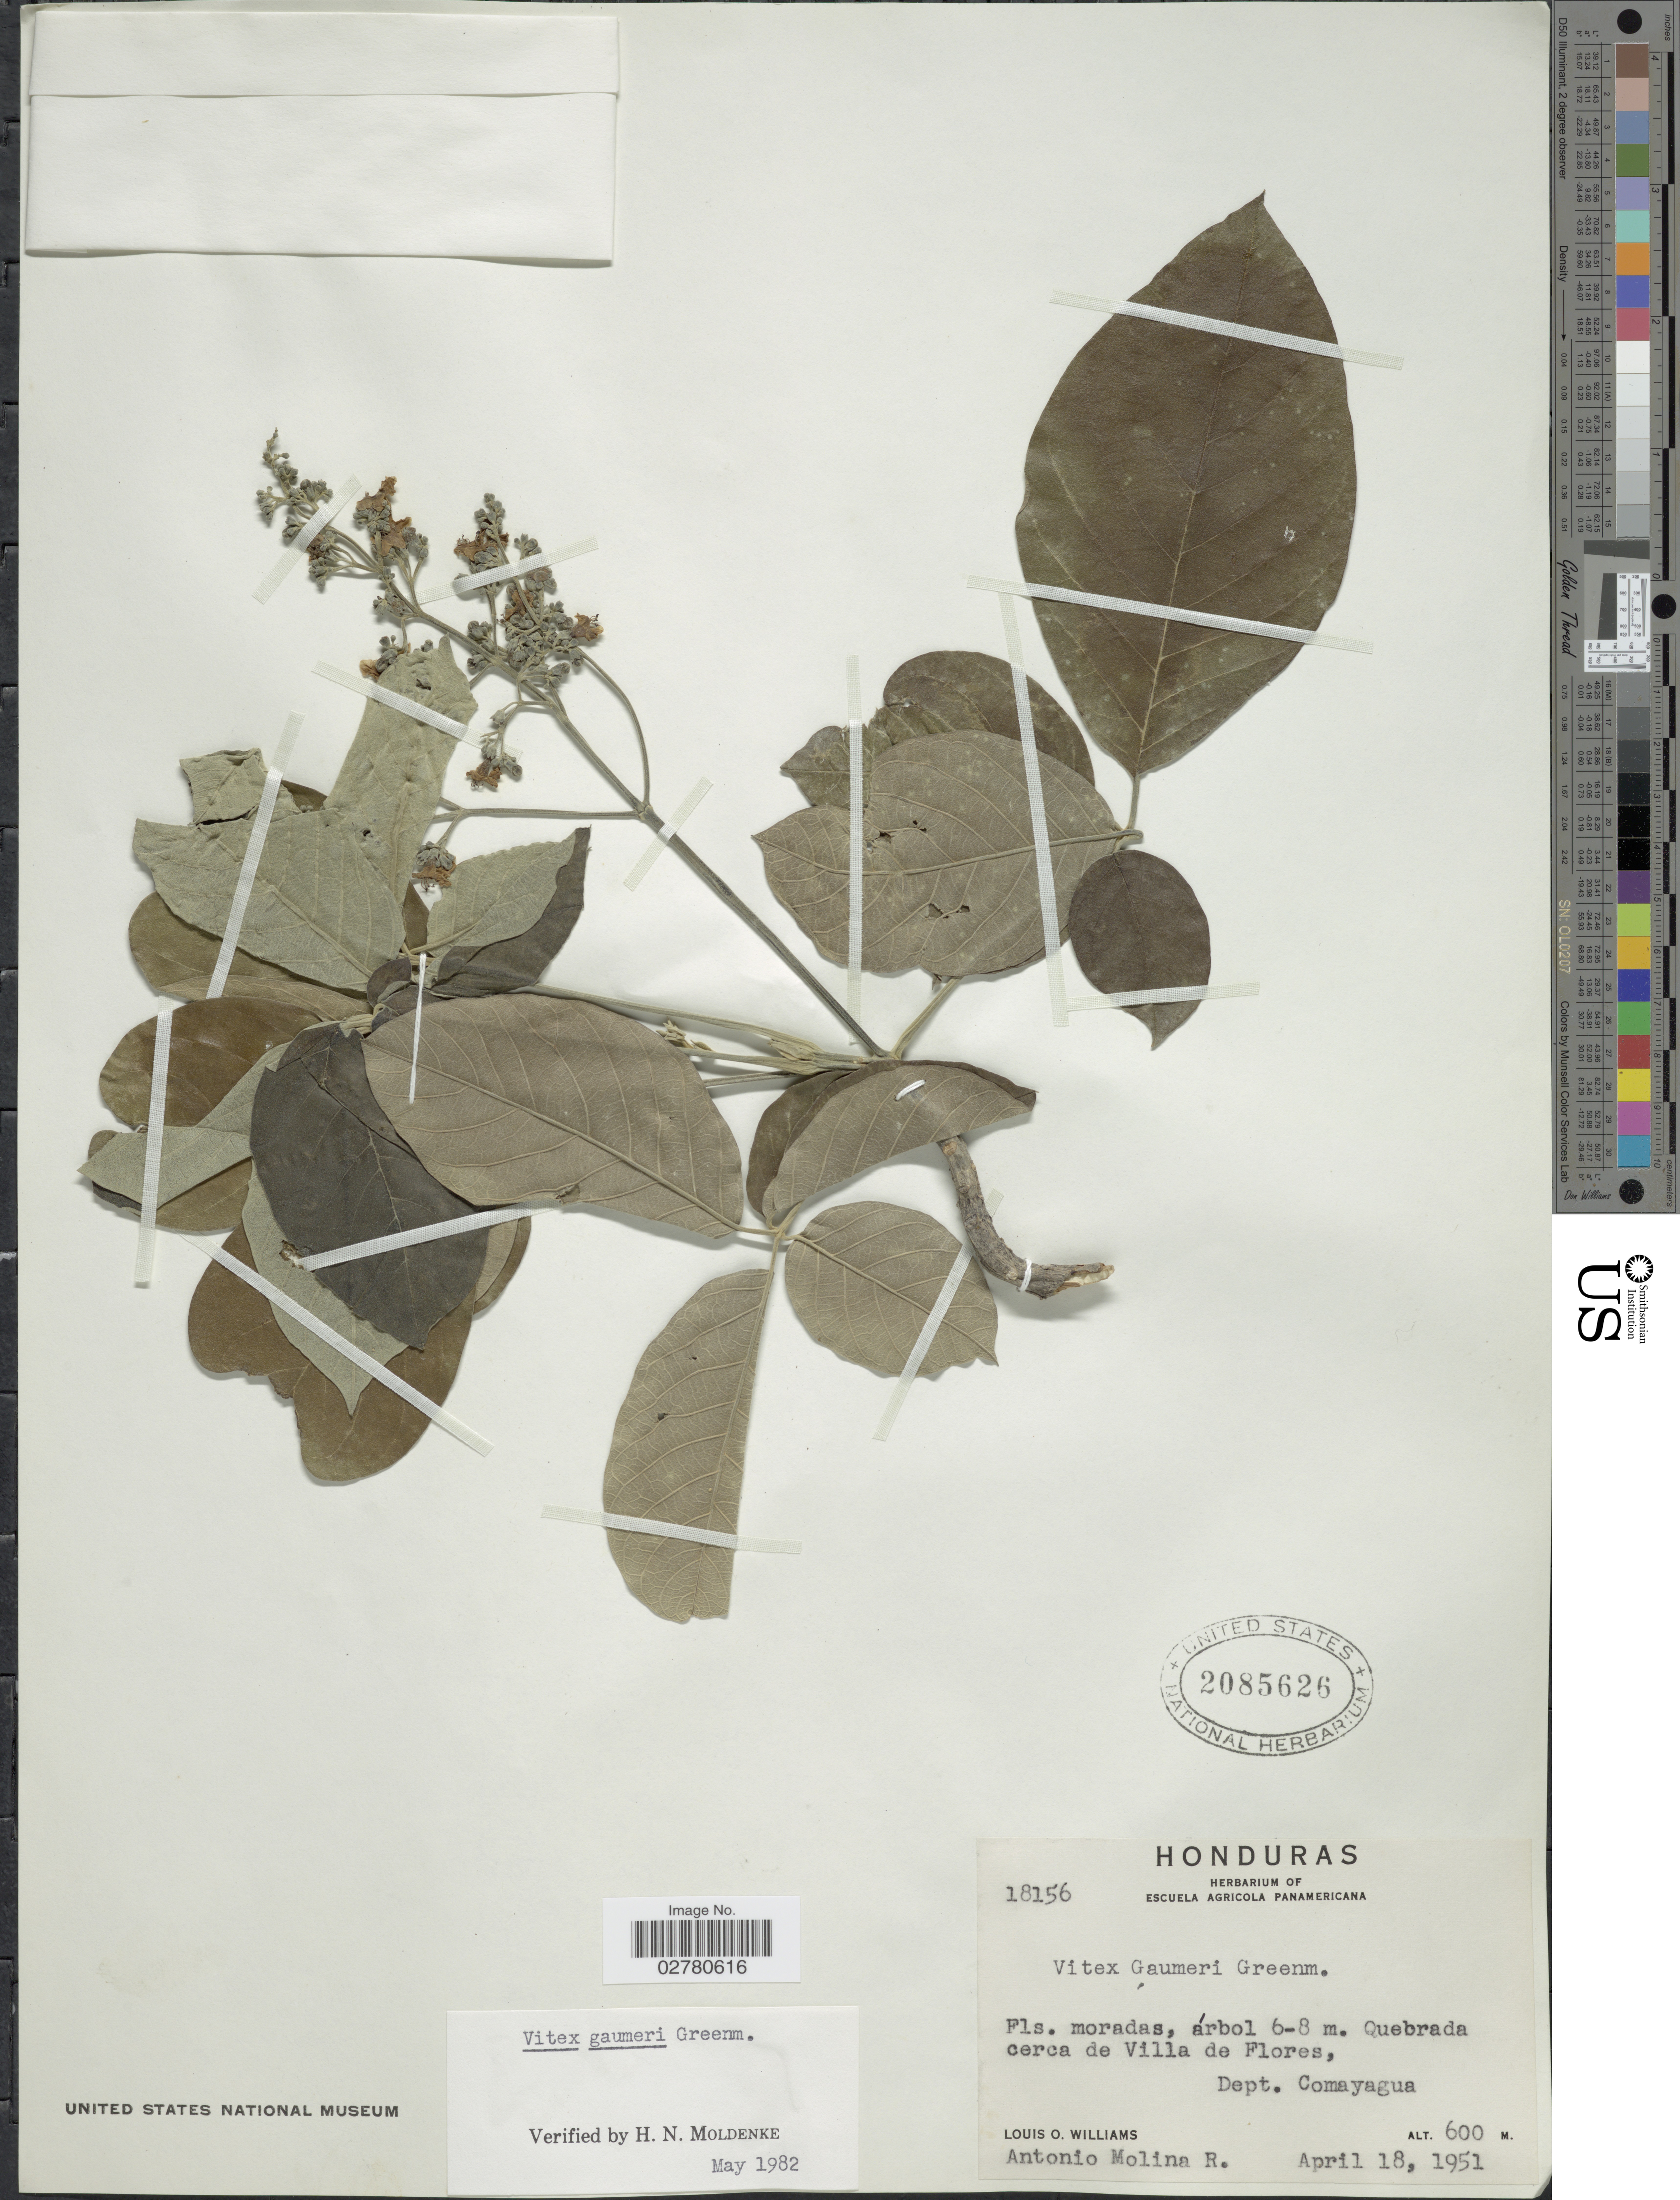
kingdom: Plantae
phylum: Tracheophyta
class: Magnoliopsida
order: Lamiales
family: Lamiaceae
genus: Vitex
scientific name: Vitex gaumeri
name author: Greenm.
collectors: L. O. Williams & A. Molina R.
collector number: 18156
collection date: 1951-04-18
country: Honduras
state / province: Comayagua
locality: Quebrada cerca de Villa de Flores, Dept. Comayagua.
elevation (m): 600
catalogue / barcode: US 2085626